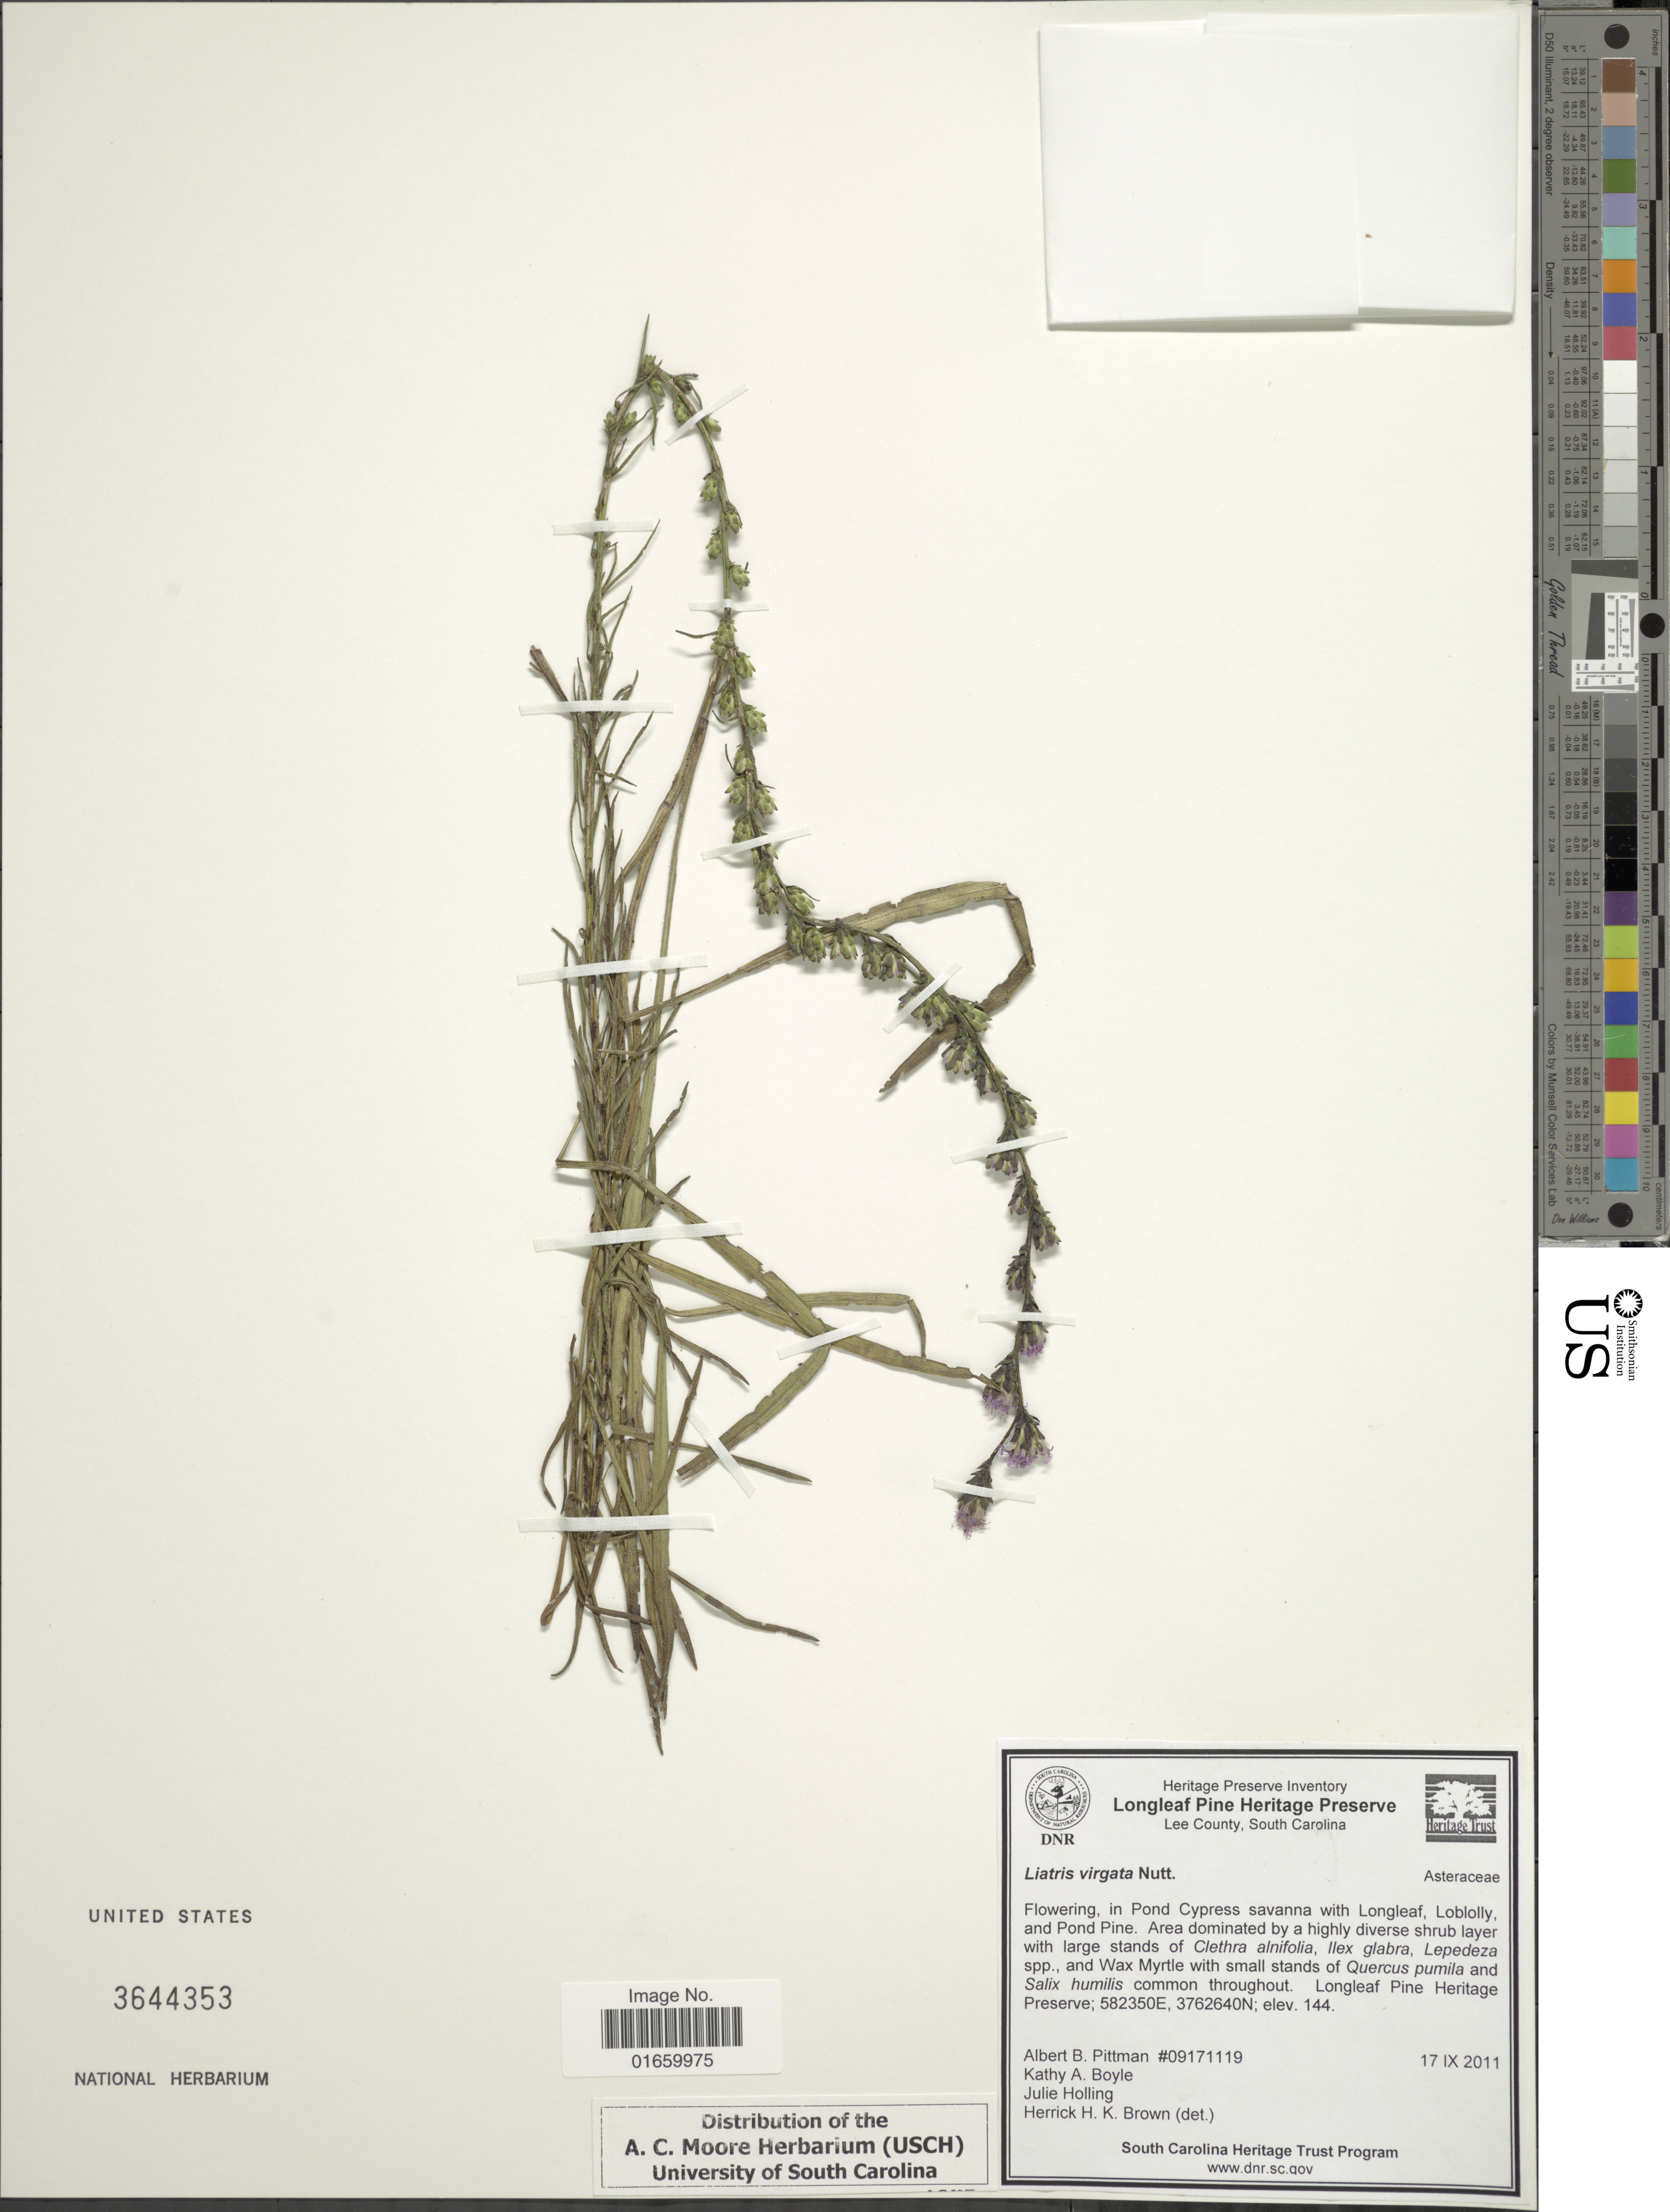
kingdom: Plantae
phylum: Tracheophyta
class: Magnoliopsida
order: Asterales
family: Asteraceae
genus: Liatris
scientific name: Liatris virgata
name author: Nutt.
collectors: A. B. Pittman, K. A. Boyle & J. Holling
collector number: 09171119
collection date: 2011-09-17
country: United States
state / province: South Carolina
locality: Lee County, longleaf Pine Heritage Preserve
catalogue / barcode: US 3644353